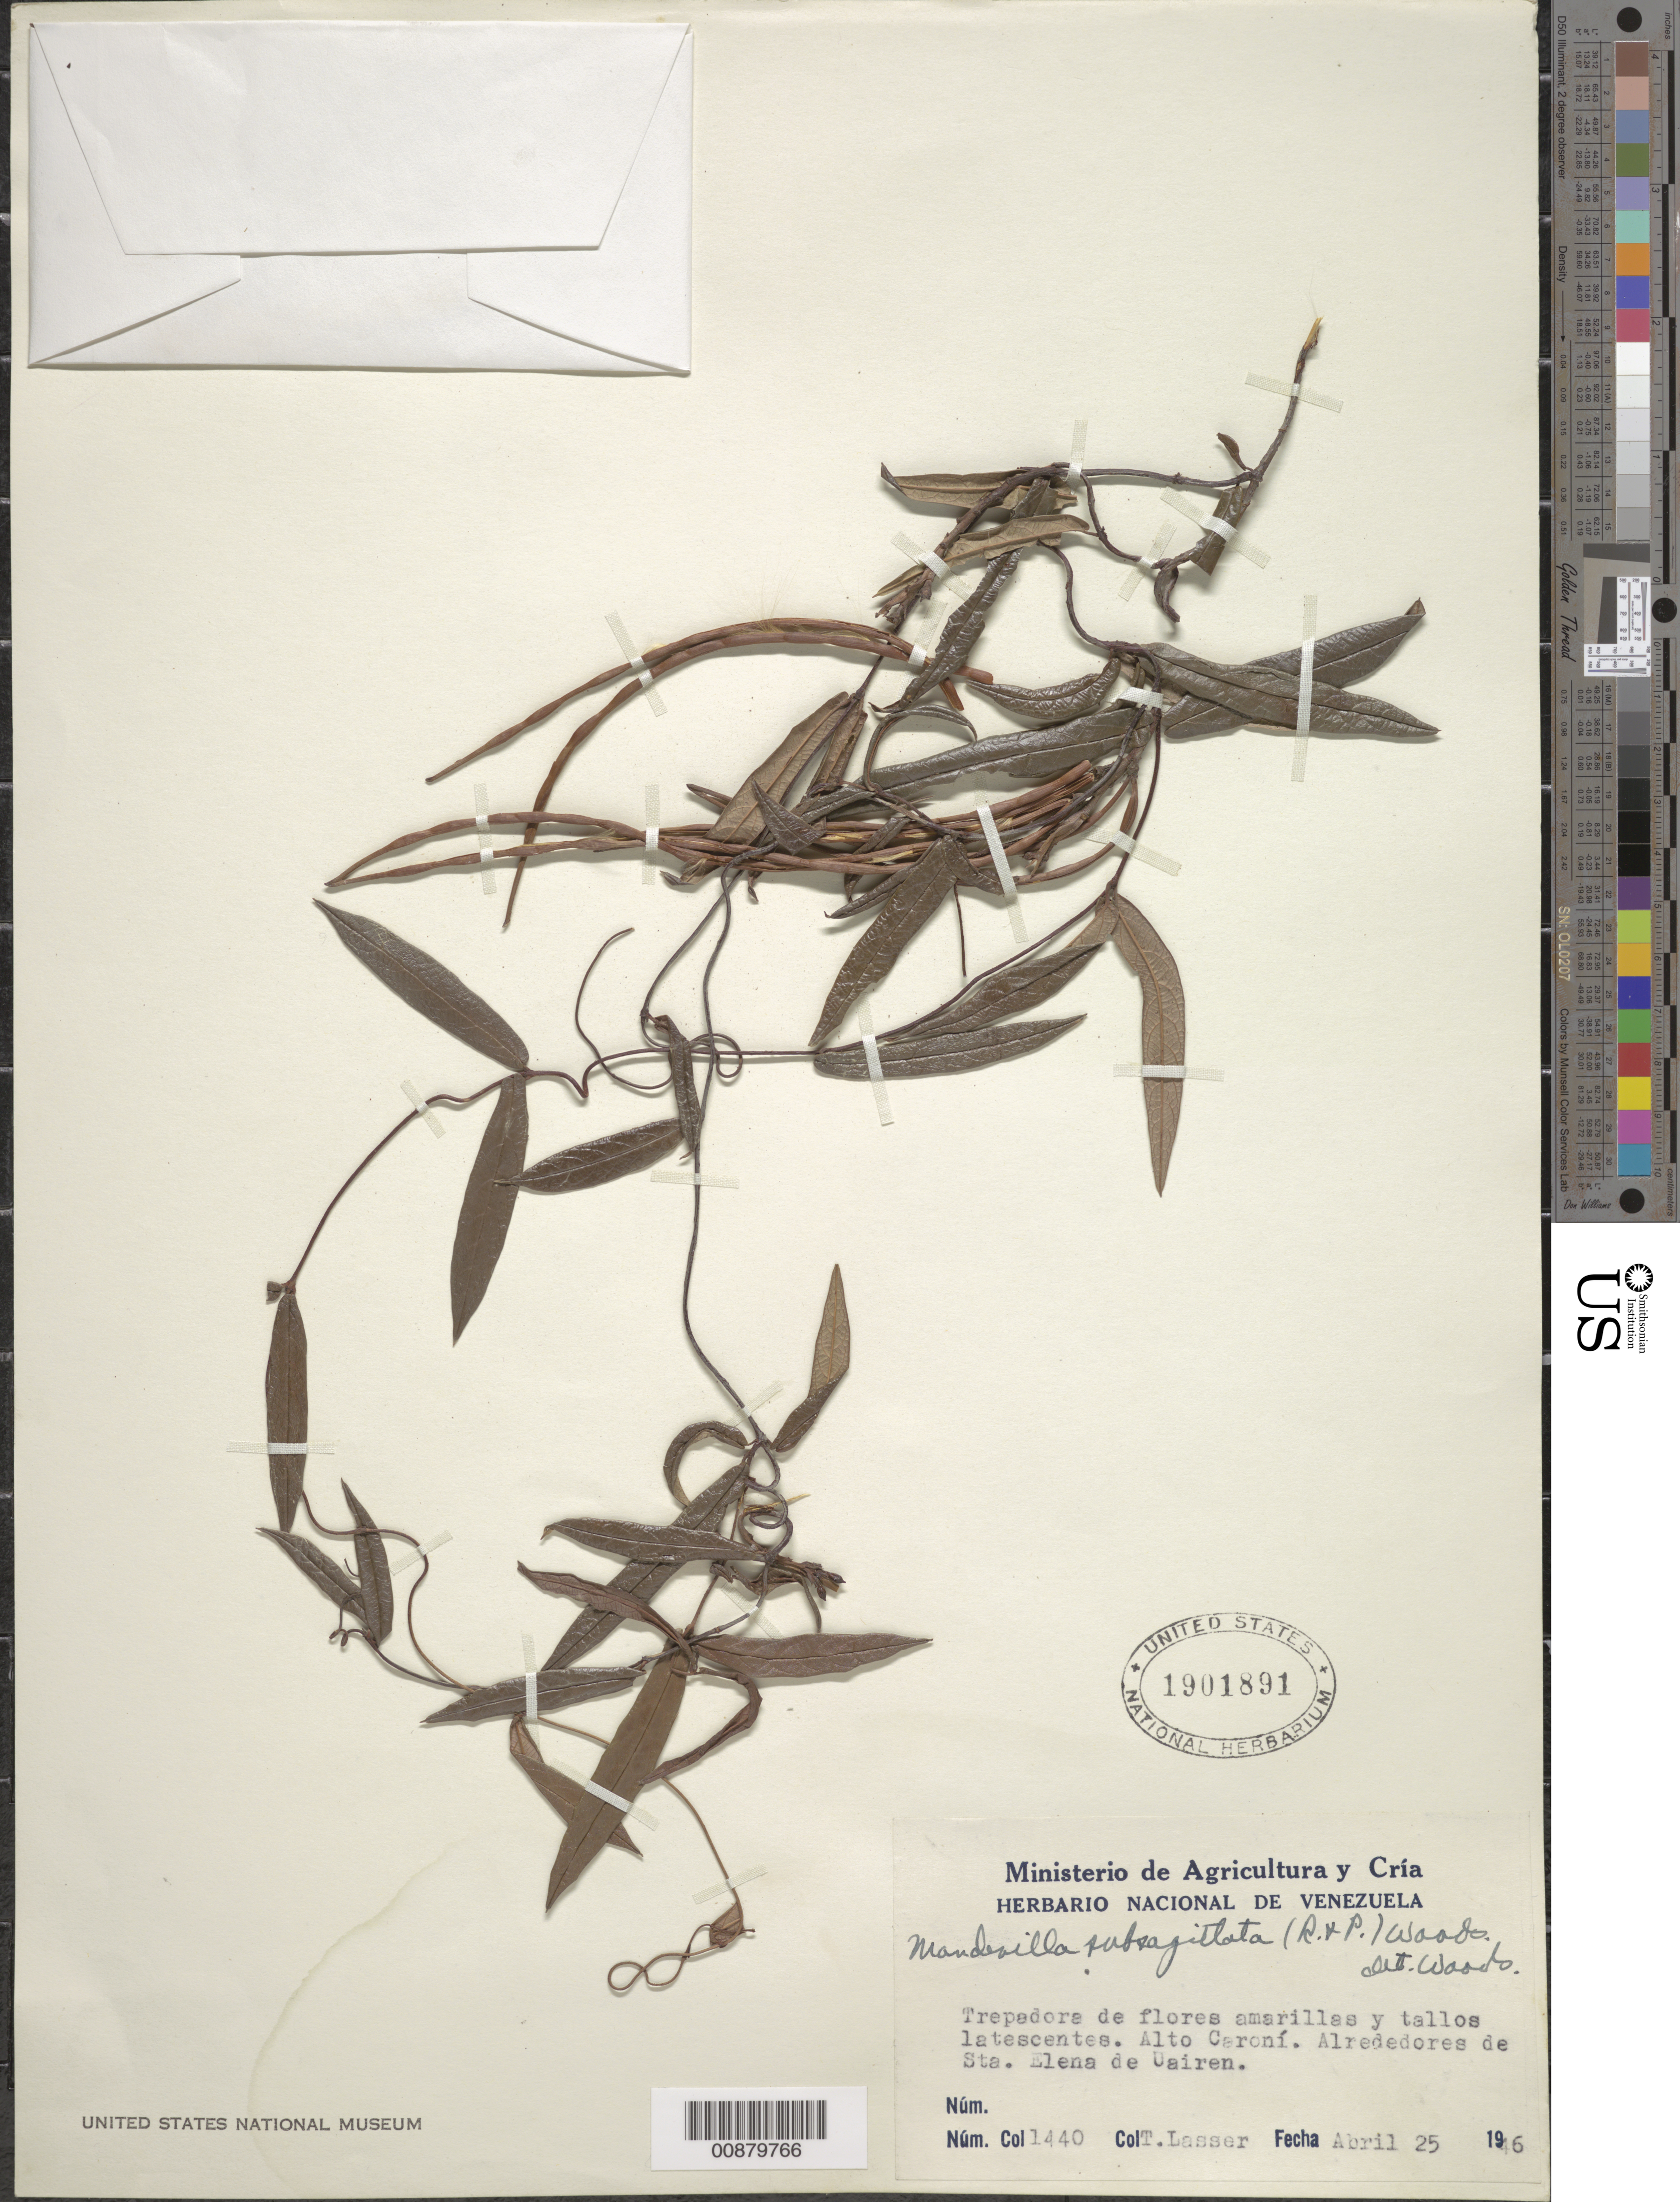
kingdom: Plantae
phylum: Tracheophyta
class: Magnoliopsida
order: Gentianales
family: Apocynaceae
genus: Mandevilla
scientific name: Mandevilla subsagittata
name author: (Ruiz & Pav.) Woodson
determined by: Woods, --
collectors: T. Lasser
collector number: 1440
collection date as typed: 25-Apr-46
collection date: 1946-04-25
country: Venezuela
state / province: Bolívar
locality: Sta. Elena de Uairén, Alto Caroní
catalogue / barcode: US 1901891